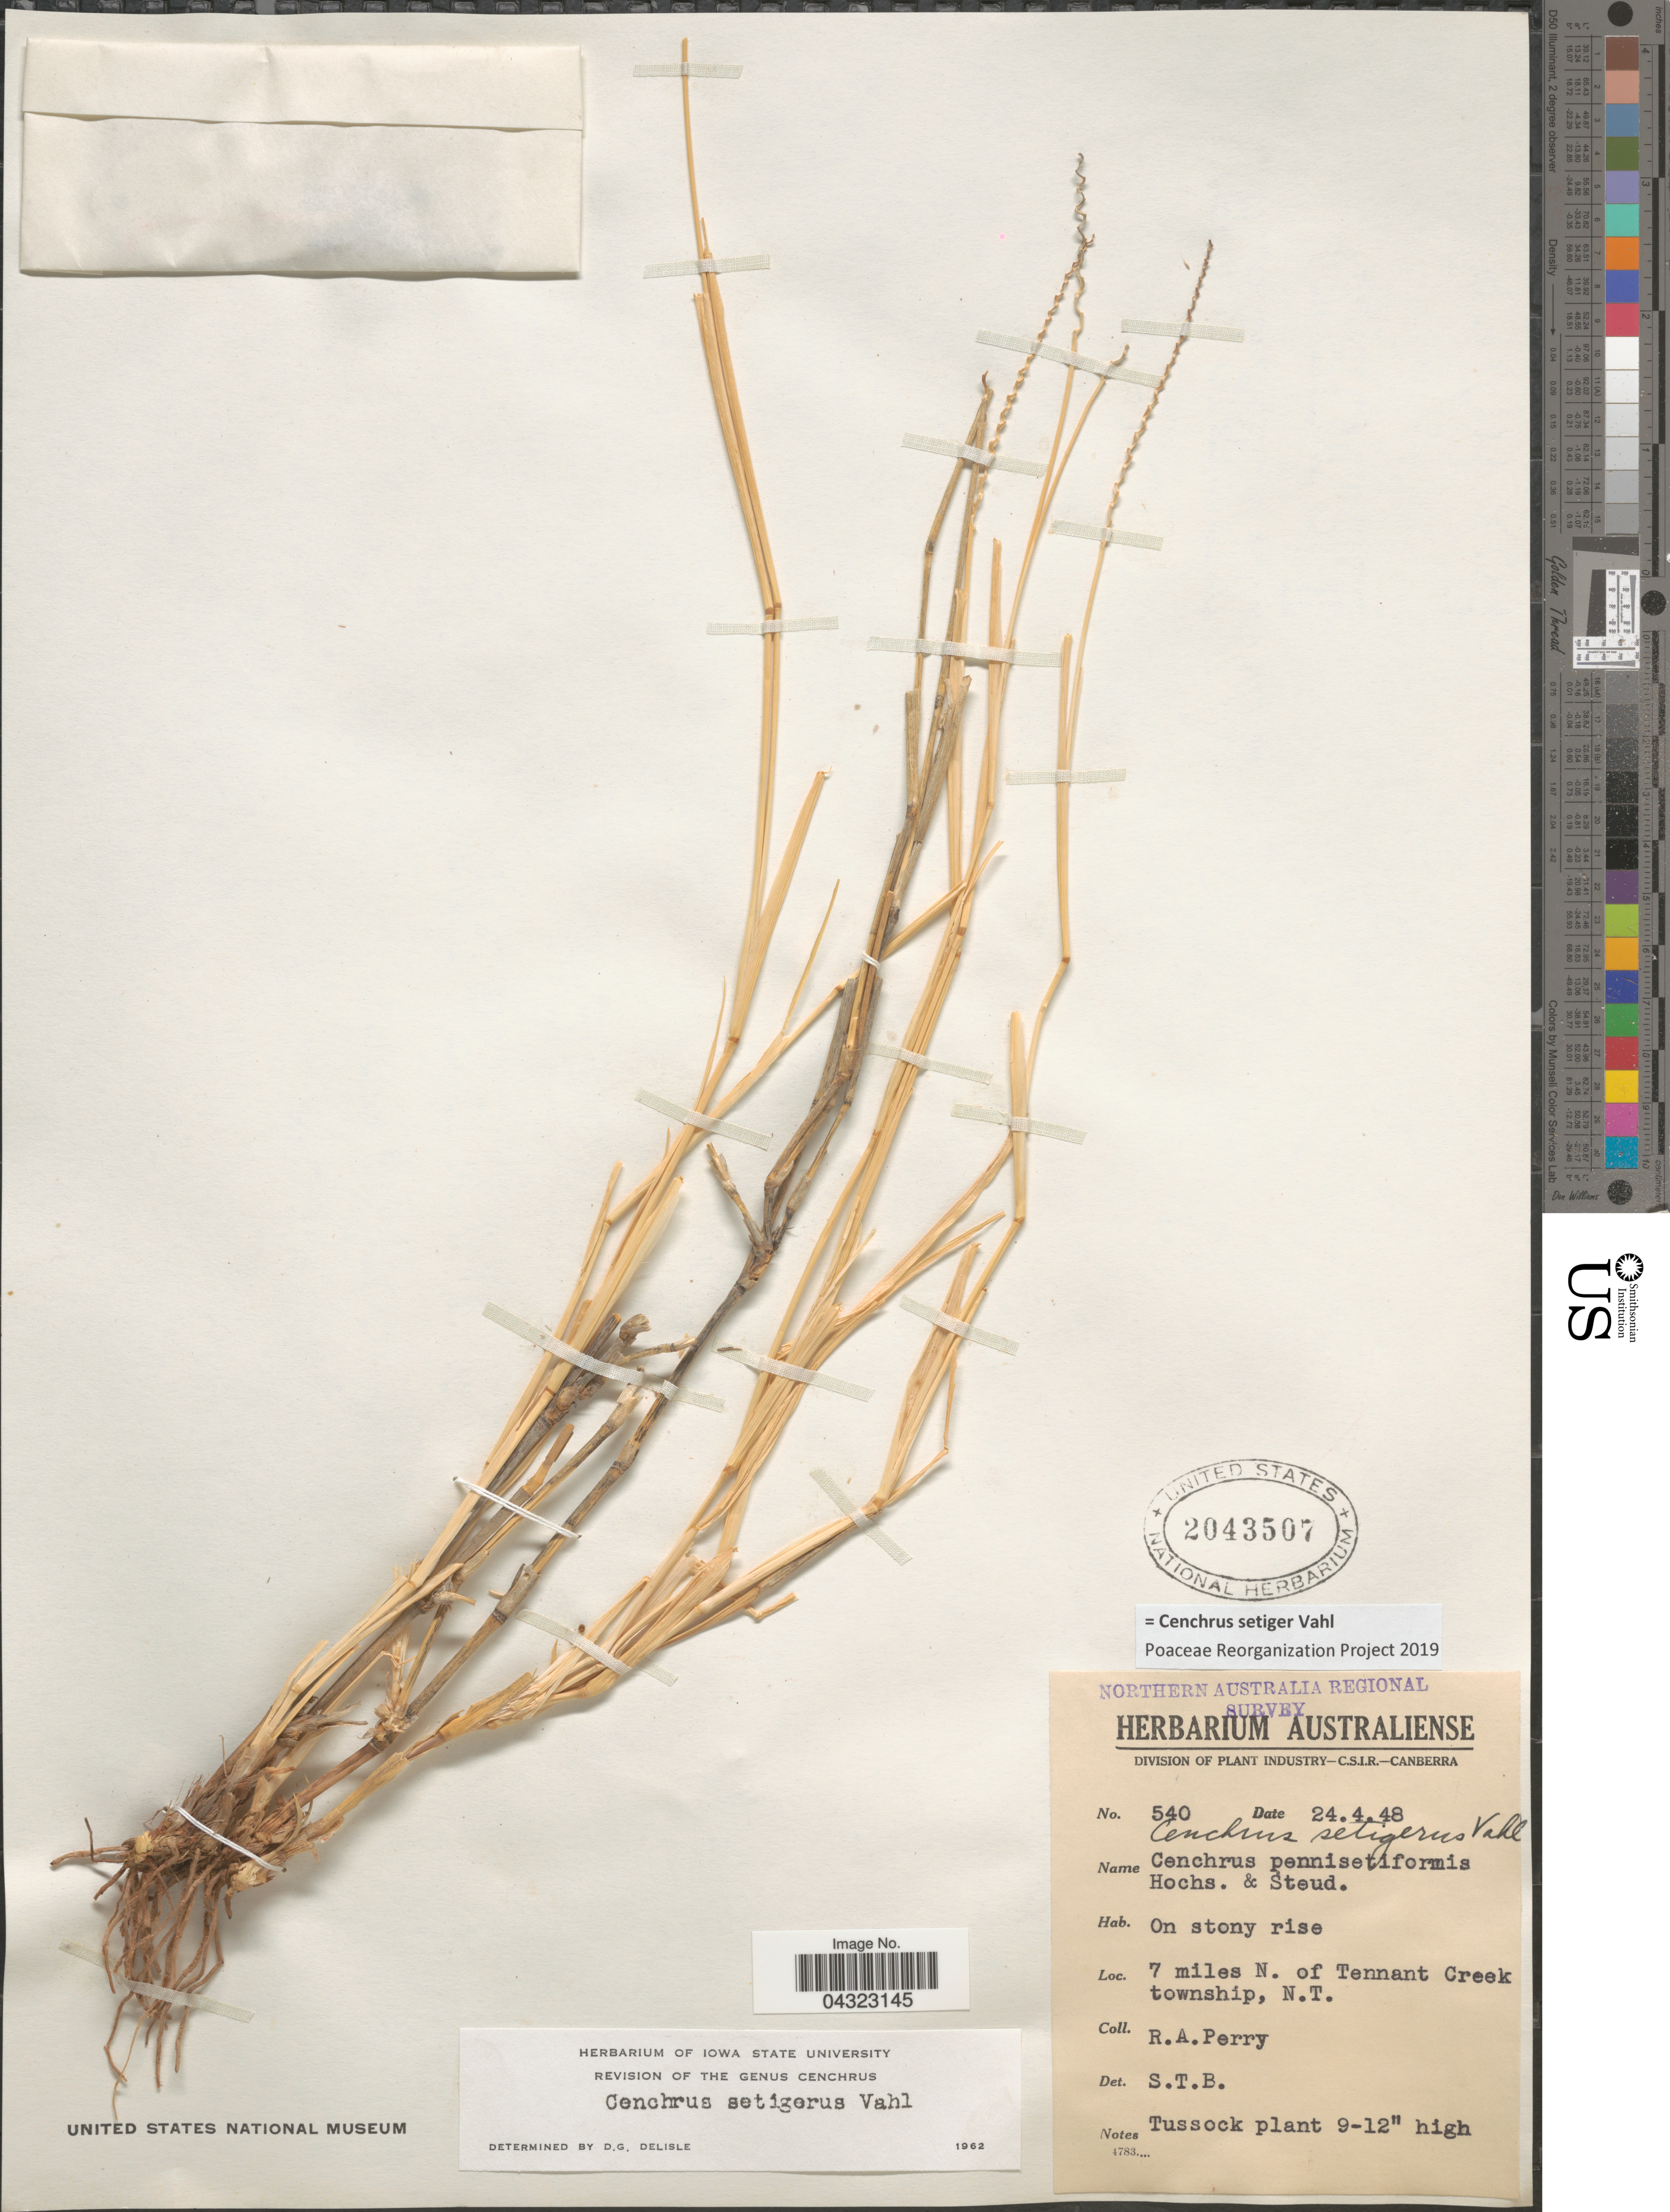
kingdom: Plantae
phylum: Tracheophyta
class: Liliopsida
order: Poales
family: Poaceae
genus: Cenchrus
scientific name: Cenchrus setiger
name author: Vahl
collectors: Perry, R. A.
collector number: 540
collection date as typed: Transcribed d/m/y: 24/4/48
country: Australia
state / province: Northern Territory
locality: Northern Australia Regional Survey. 7 miles N. of Tennant Creek township.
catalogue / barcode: US 2043507